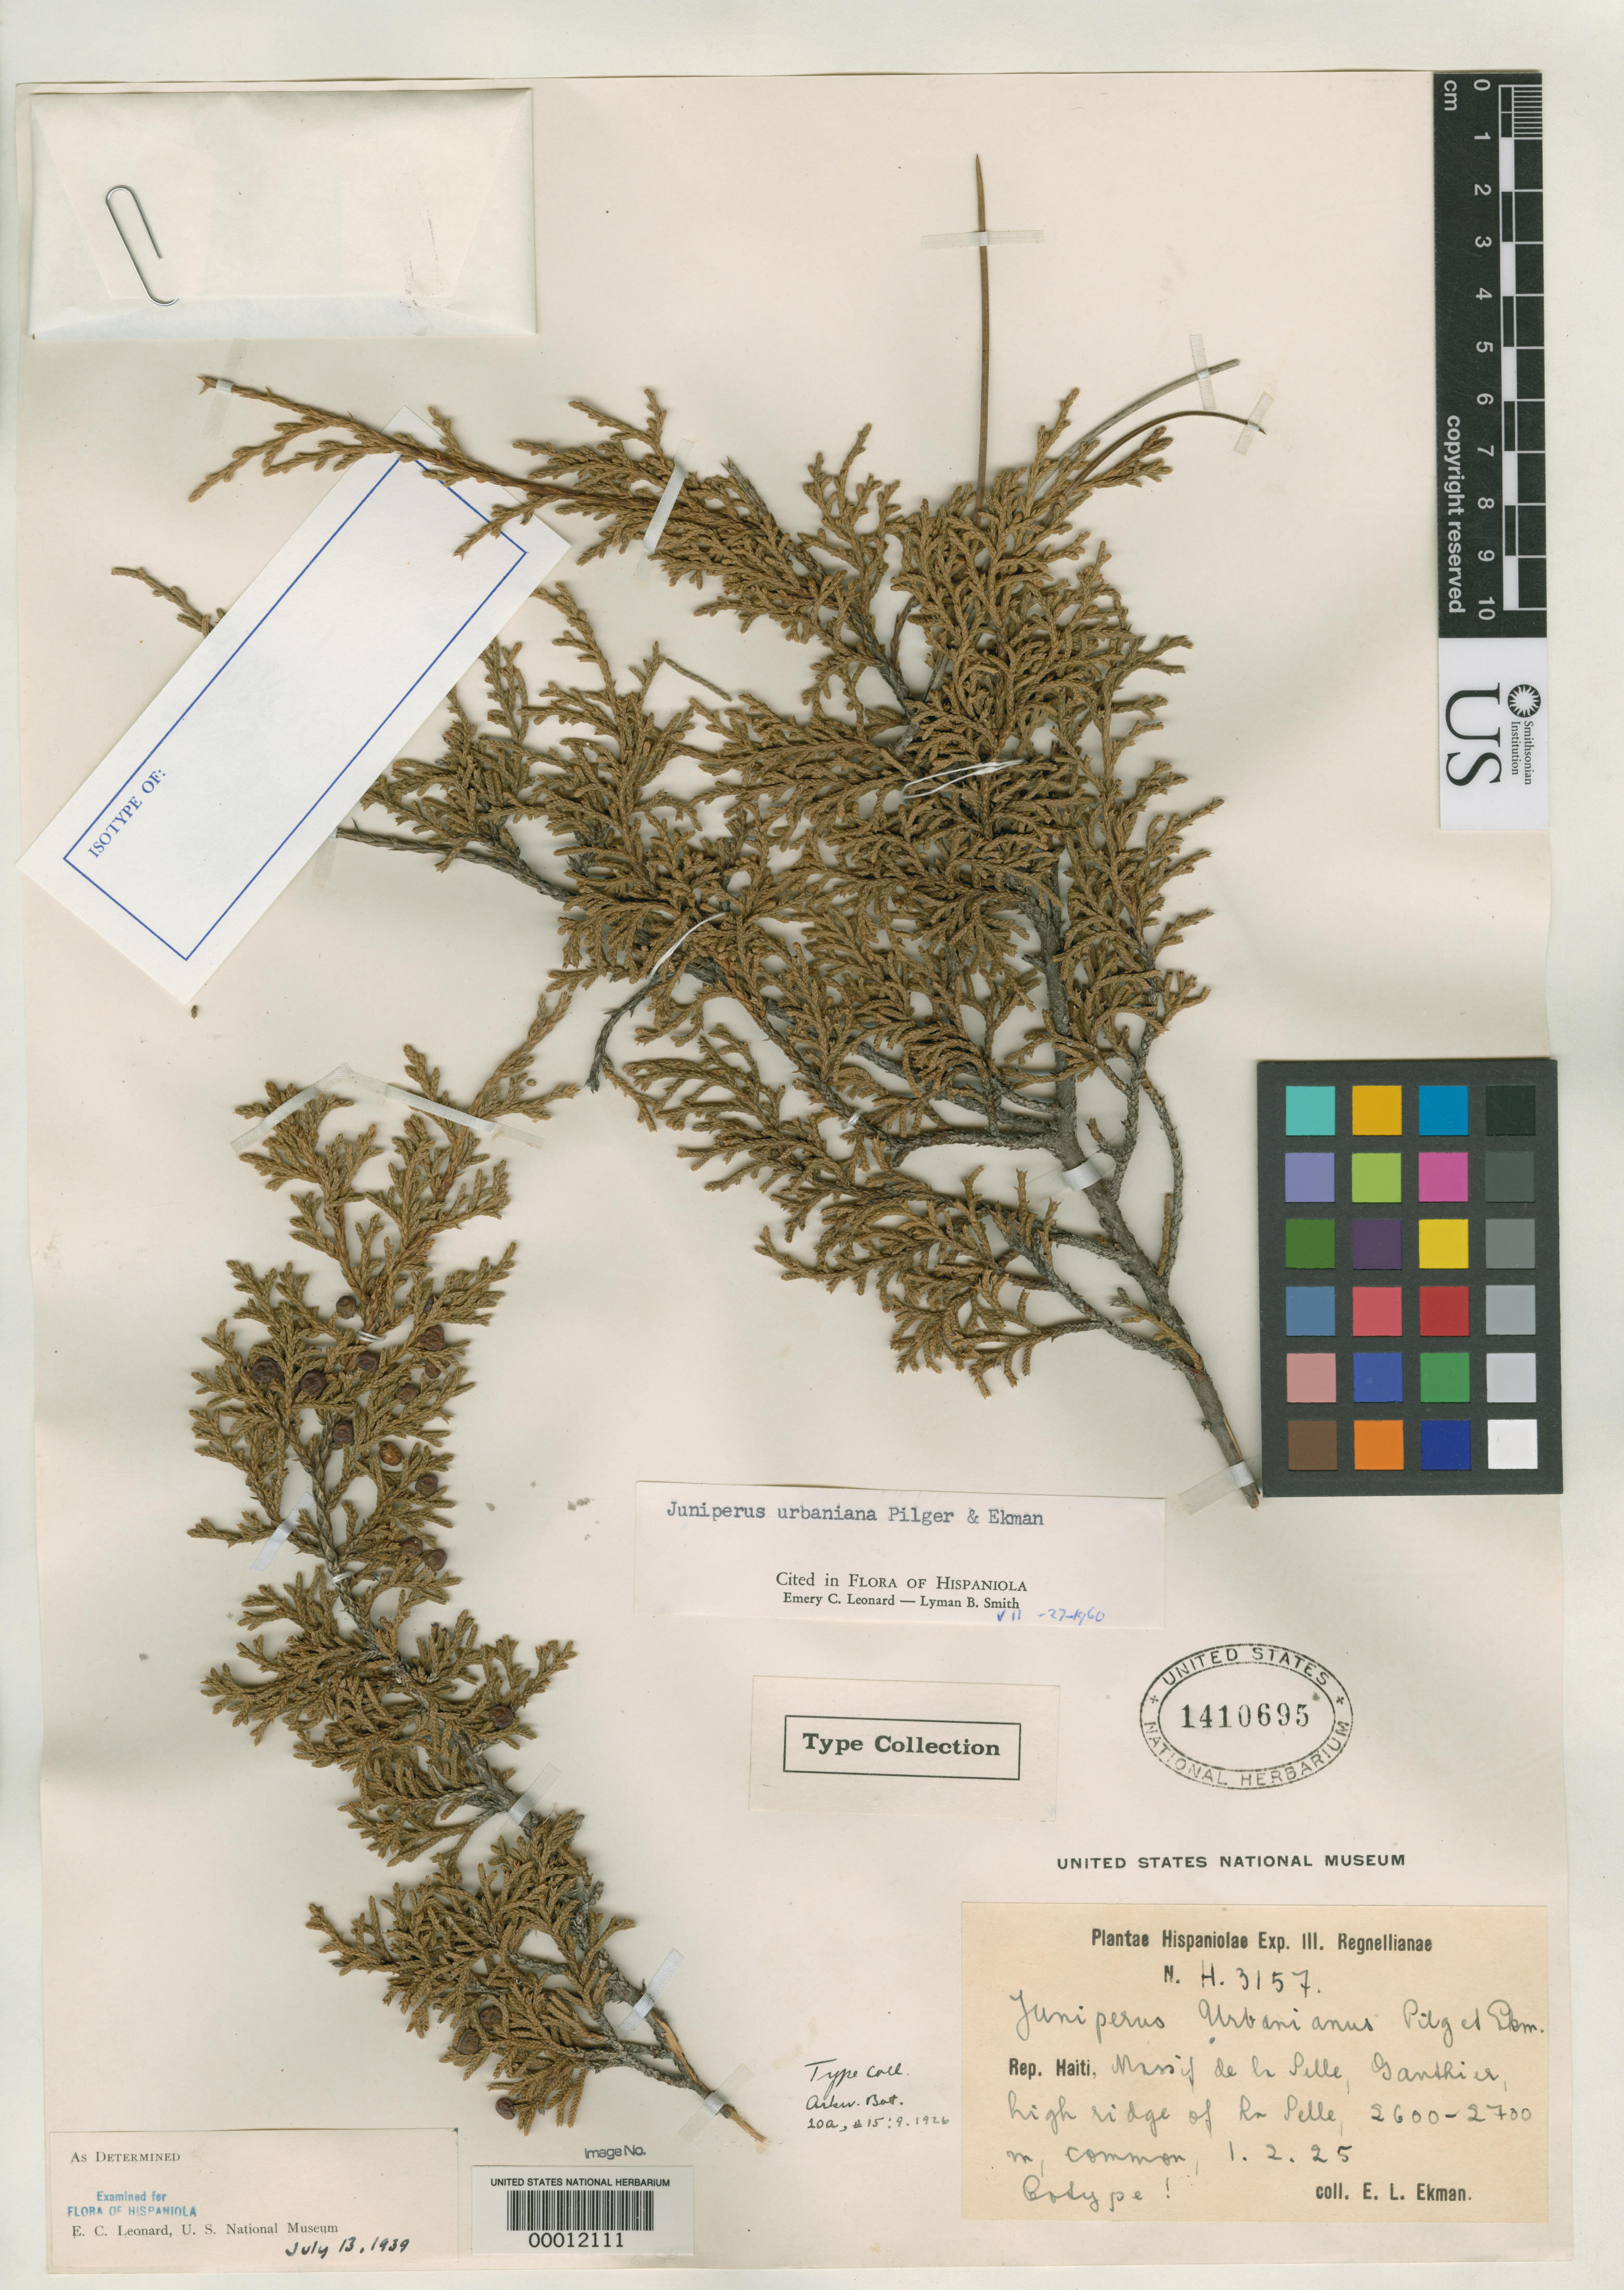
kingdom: Plantae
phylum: Tracheophyta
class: Pinopsida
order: Pinales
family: Cupressaceae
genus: Juniperus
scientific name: Juniperus urbaniana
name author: Pilg. & Ekman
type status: Isotype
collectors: E. L. Ekman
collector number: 3157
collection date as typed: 01 Feb 1925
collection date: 1925-02-01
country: Haiti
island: Hispaniola Island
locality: Massif de la Selle.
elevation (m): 2550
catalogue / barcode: US 1410695